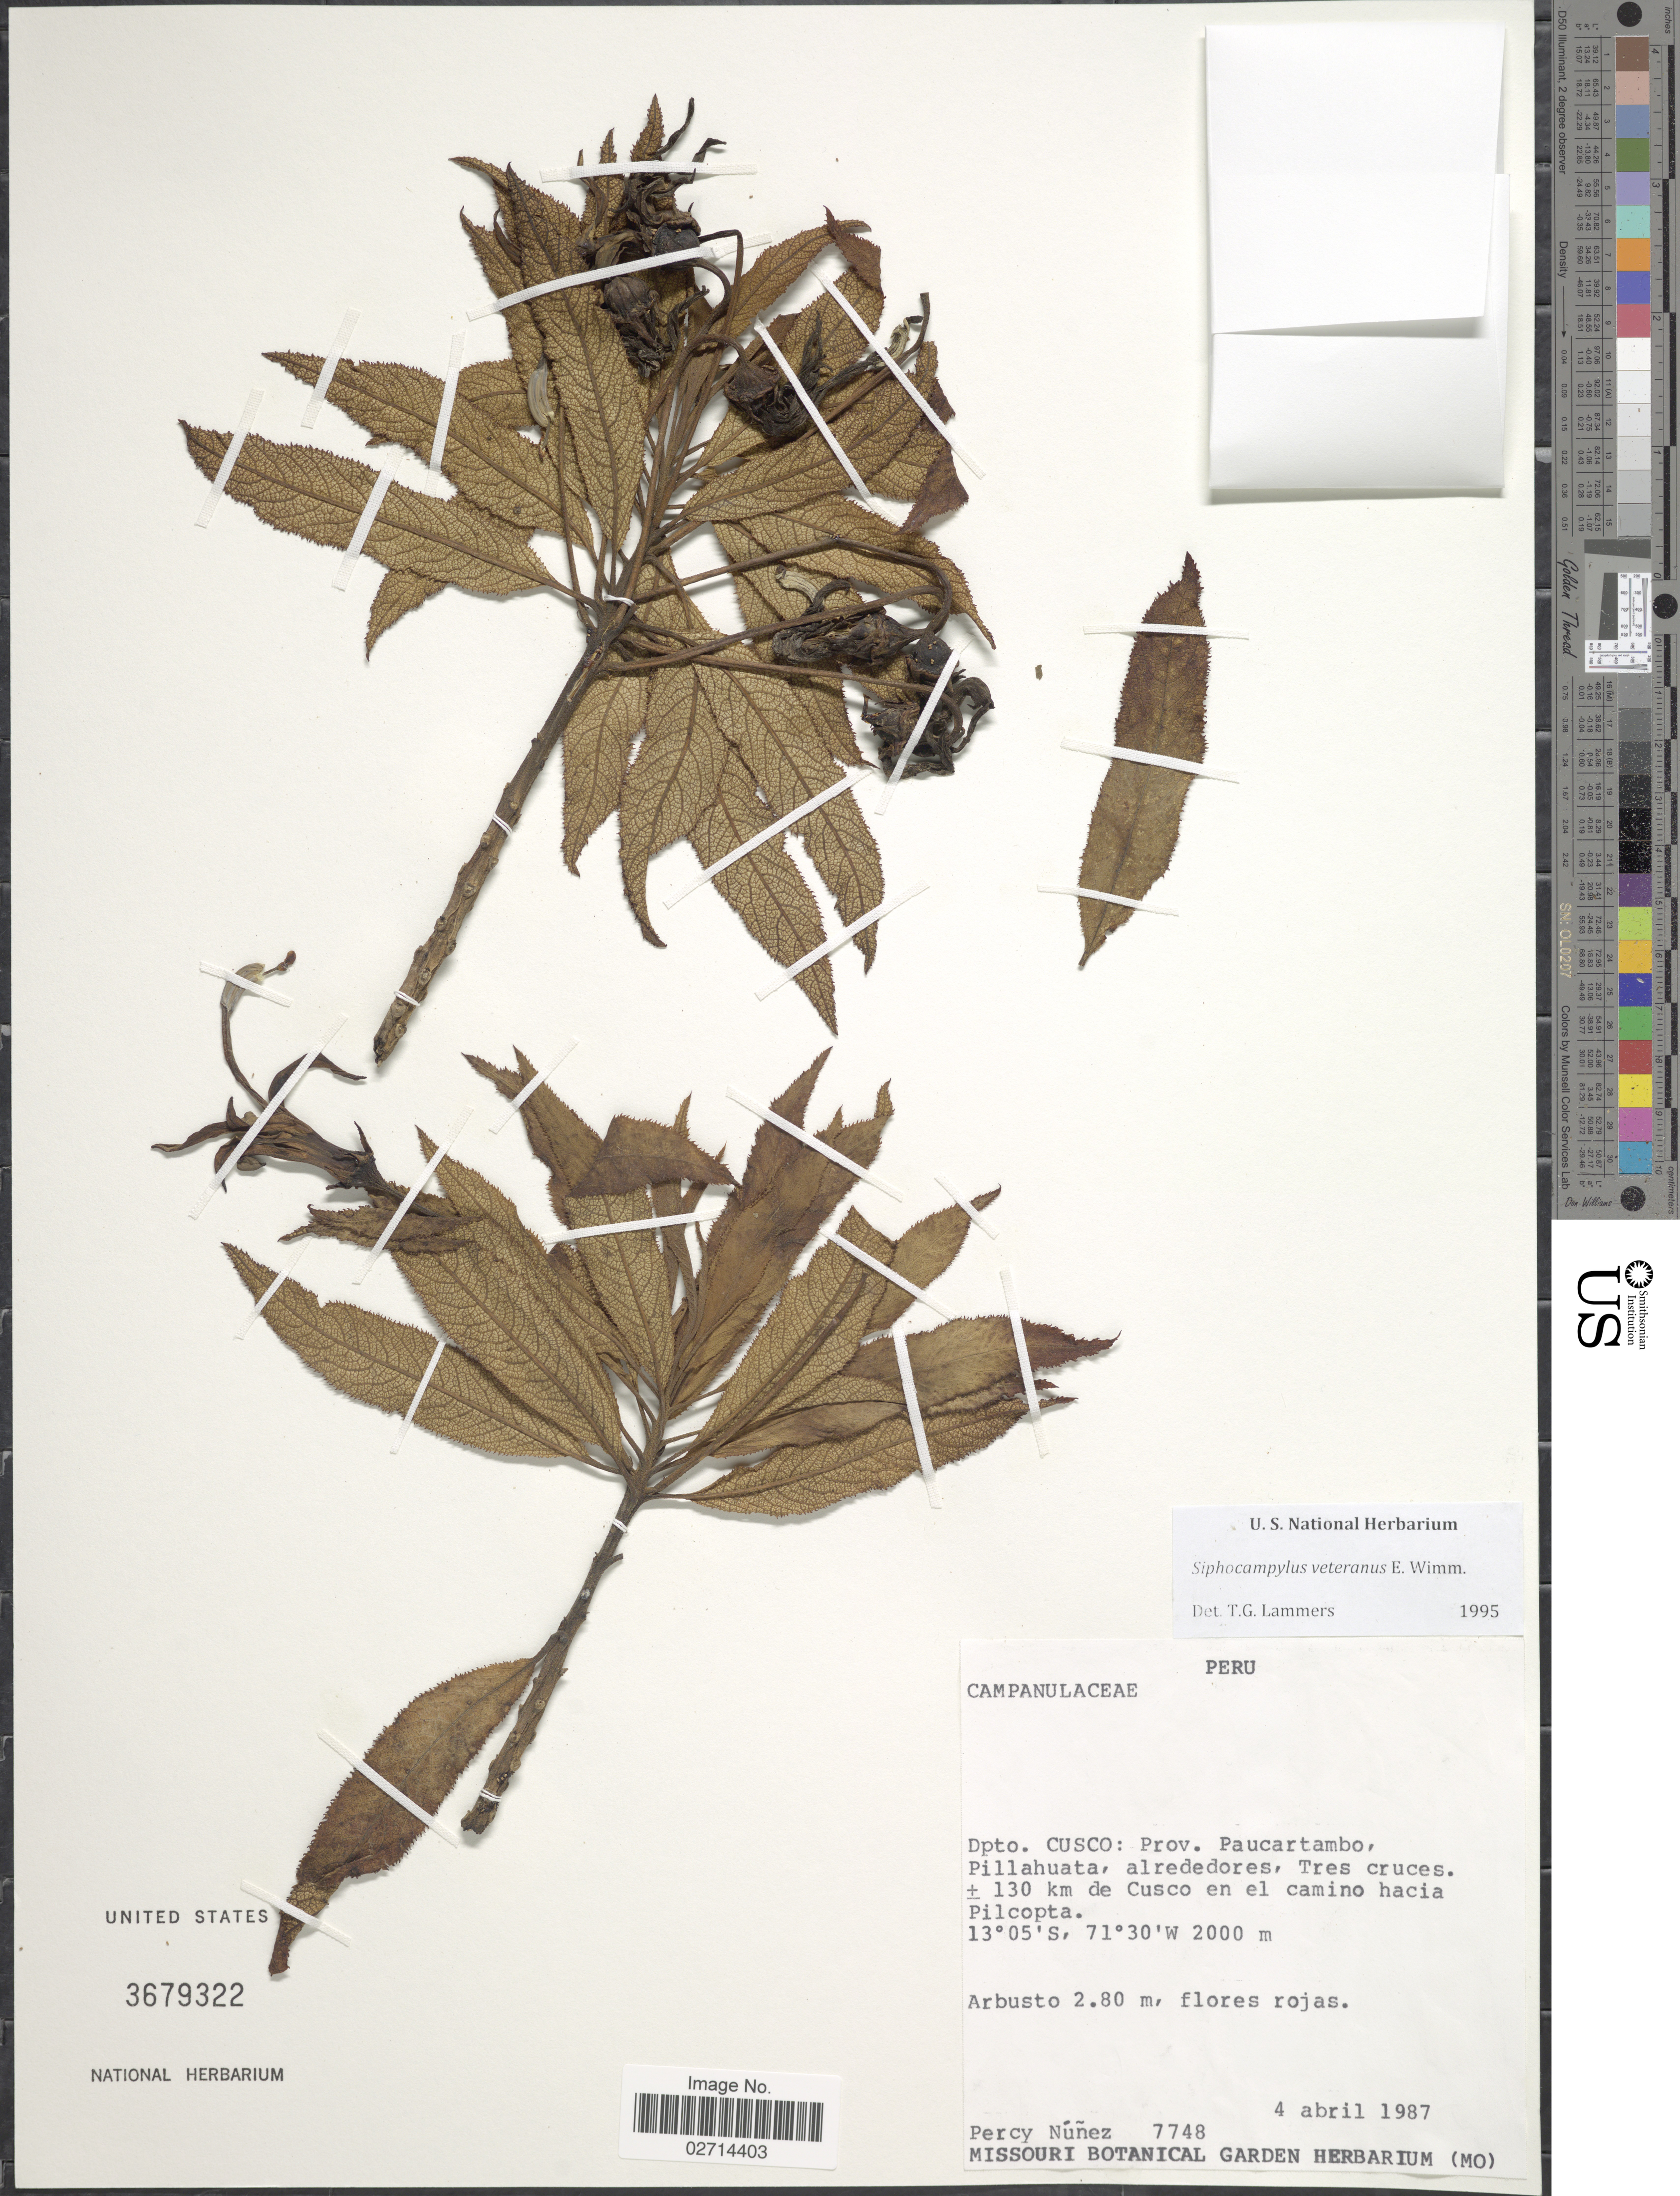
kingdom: Plantae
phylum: Tracheophyta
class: Magnoliopsida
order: Asterales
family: Campanulaceae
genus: Siphocampylus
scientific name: Siphocampylus veteranus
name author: E. Wimm.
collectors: P. Nuñez V.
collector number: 7748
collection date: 1987-04-04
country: Peru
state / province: Cusco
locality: Prov. Paucartambo, Pillahuata, alrededores, tres cruces, +/- 130 km de Cusco en el camino hacia Pilcopta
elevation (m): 2000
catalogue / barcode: US 3679322